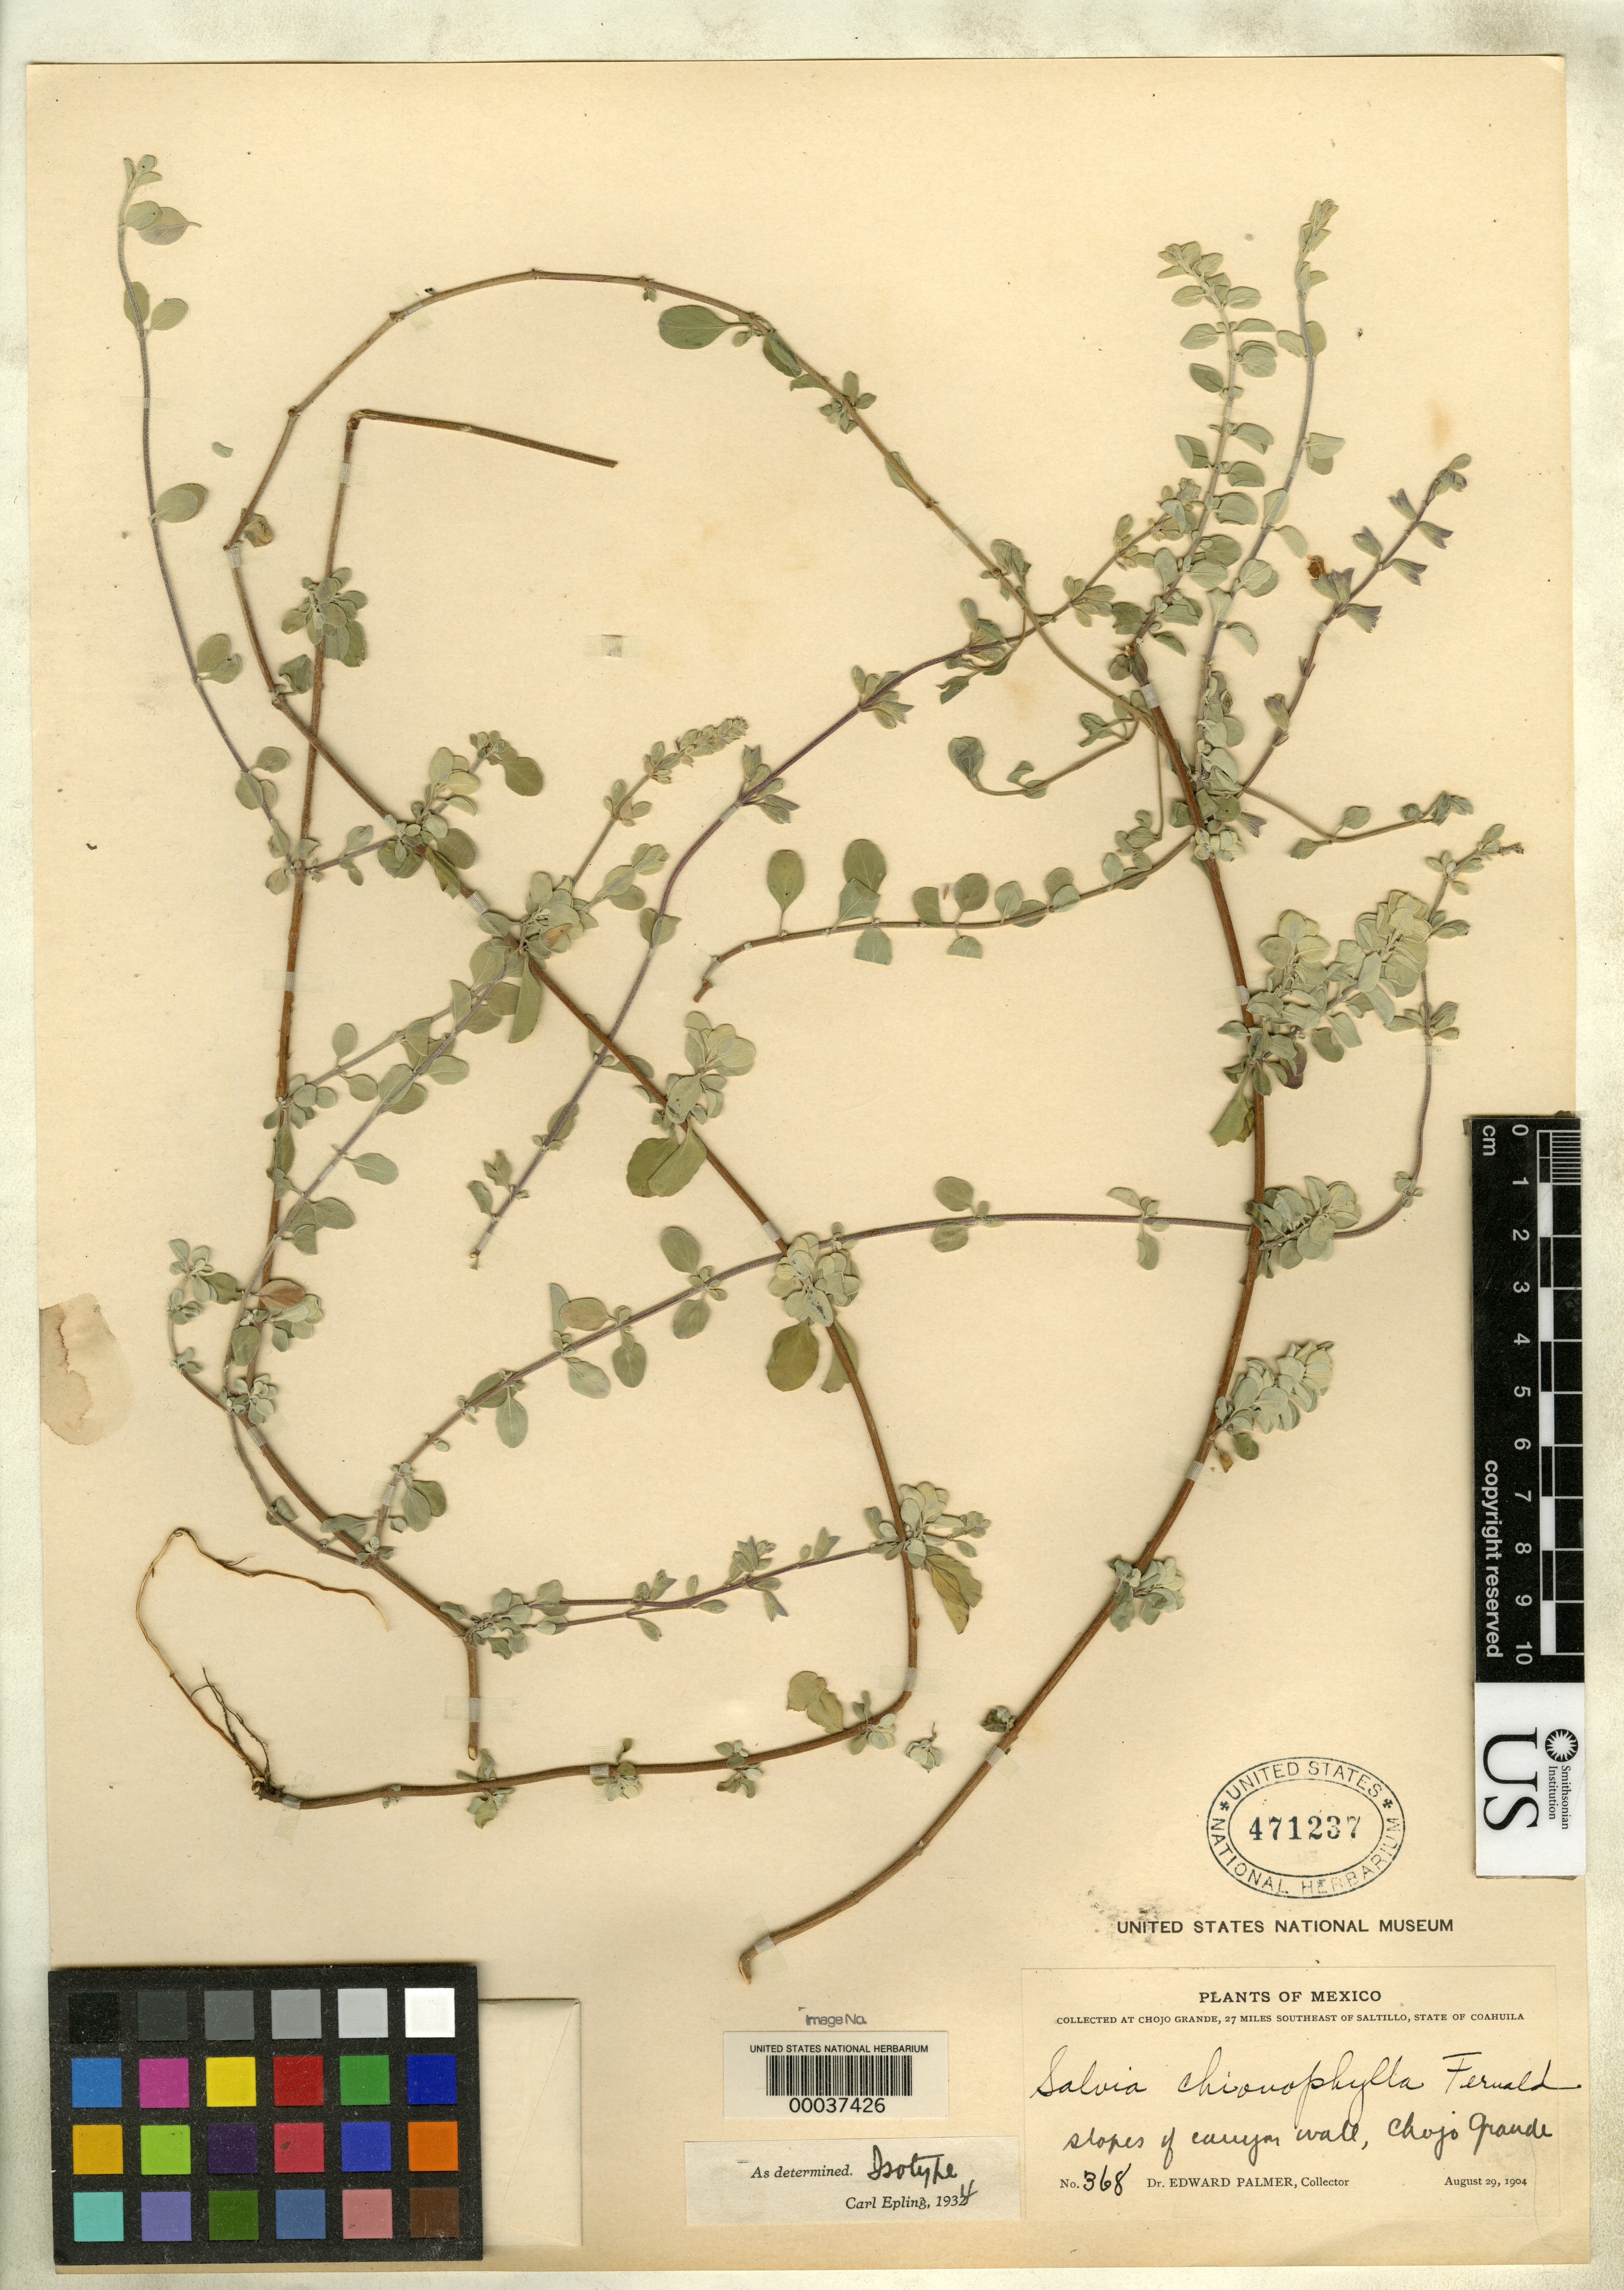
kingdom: Plantae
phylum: Tracheophyta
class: Magnoliopsida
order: Lamiales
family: Lamiaceae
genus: Salvia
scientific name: Salvia chionophylla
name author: Fernald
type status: Isotype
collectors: E. Palmer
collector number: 368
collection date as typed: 29 Aug 1904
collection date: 1904-08-29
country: Mexico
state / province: Coahuila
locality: Chojo Grande, 27 mi SE of Saltillo, slopes of canyon wall.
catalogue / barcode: US 471237